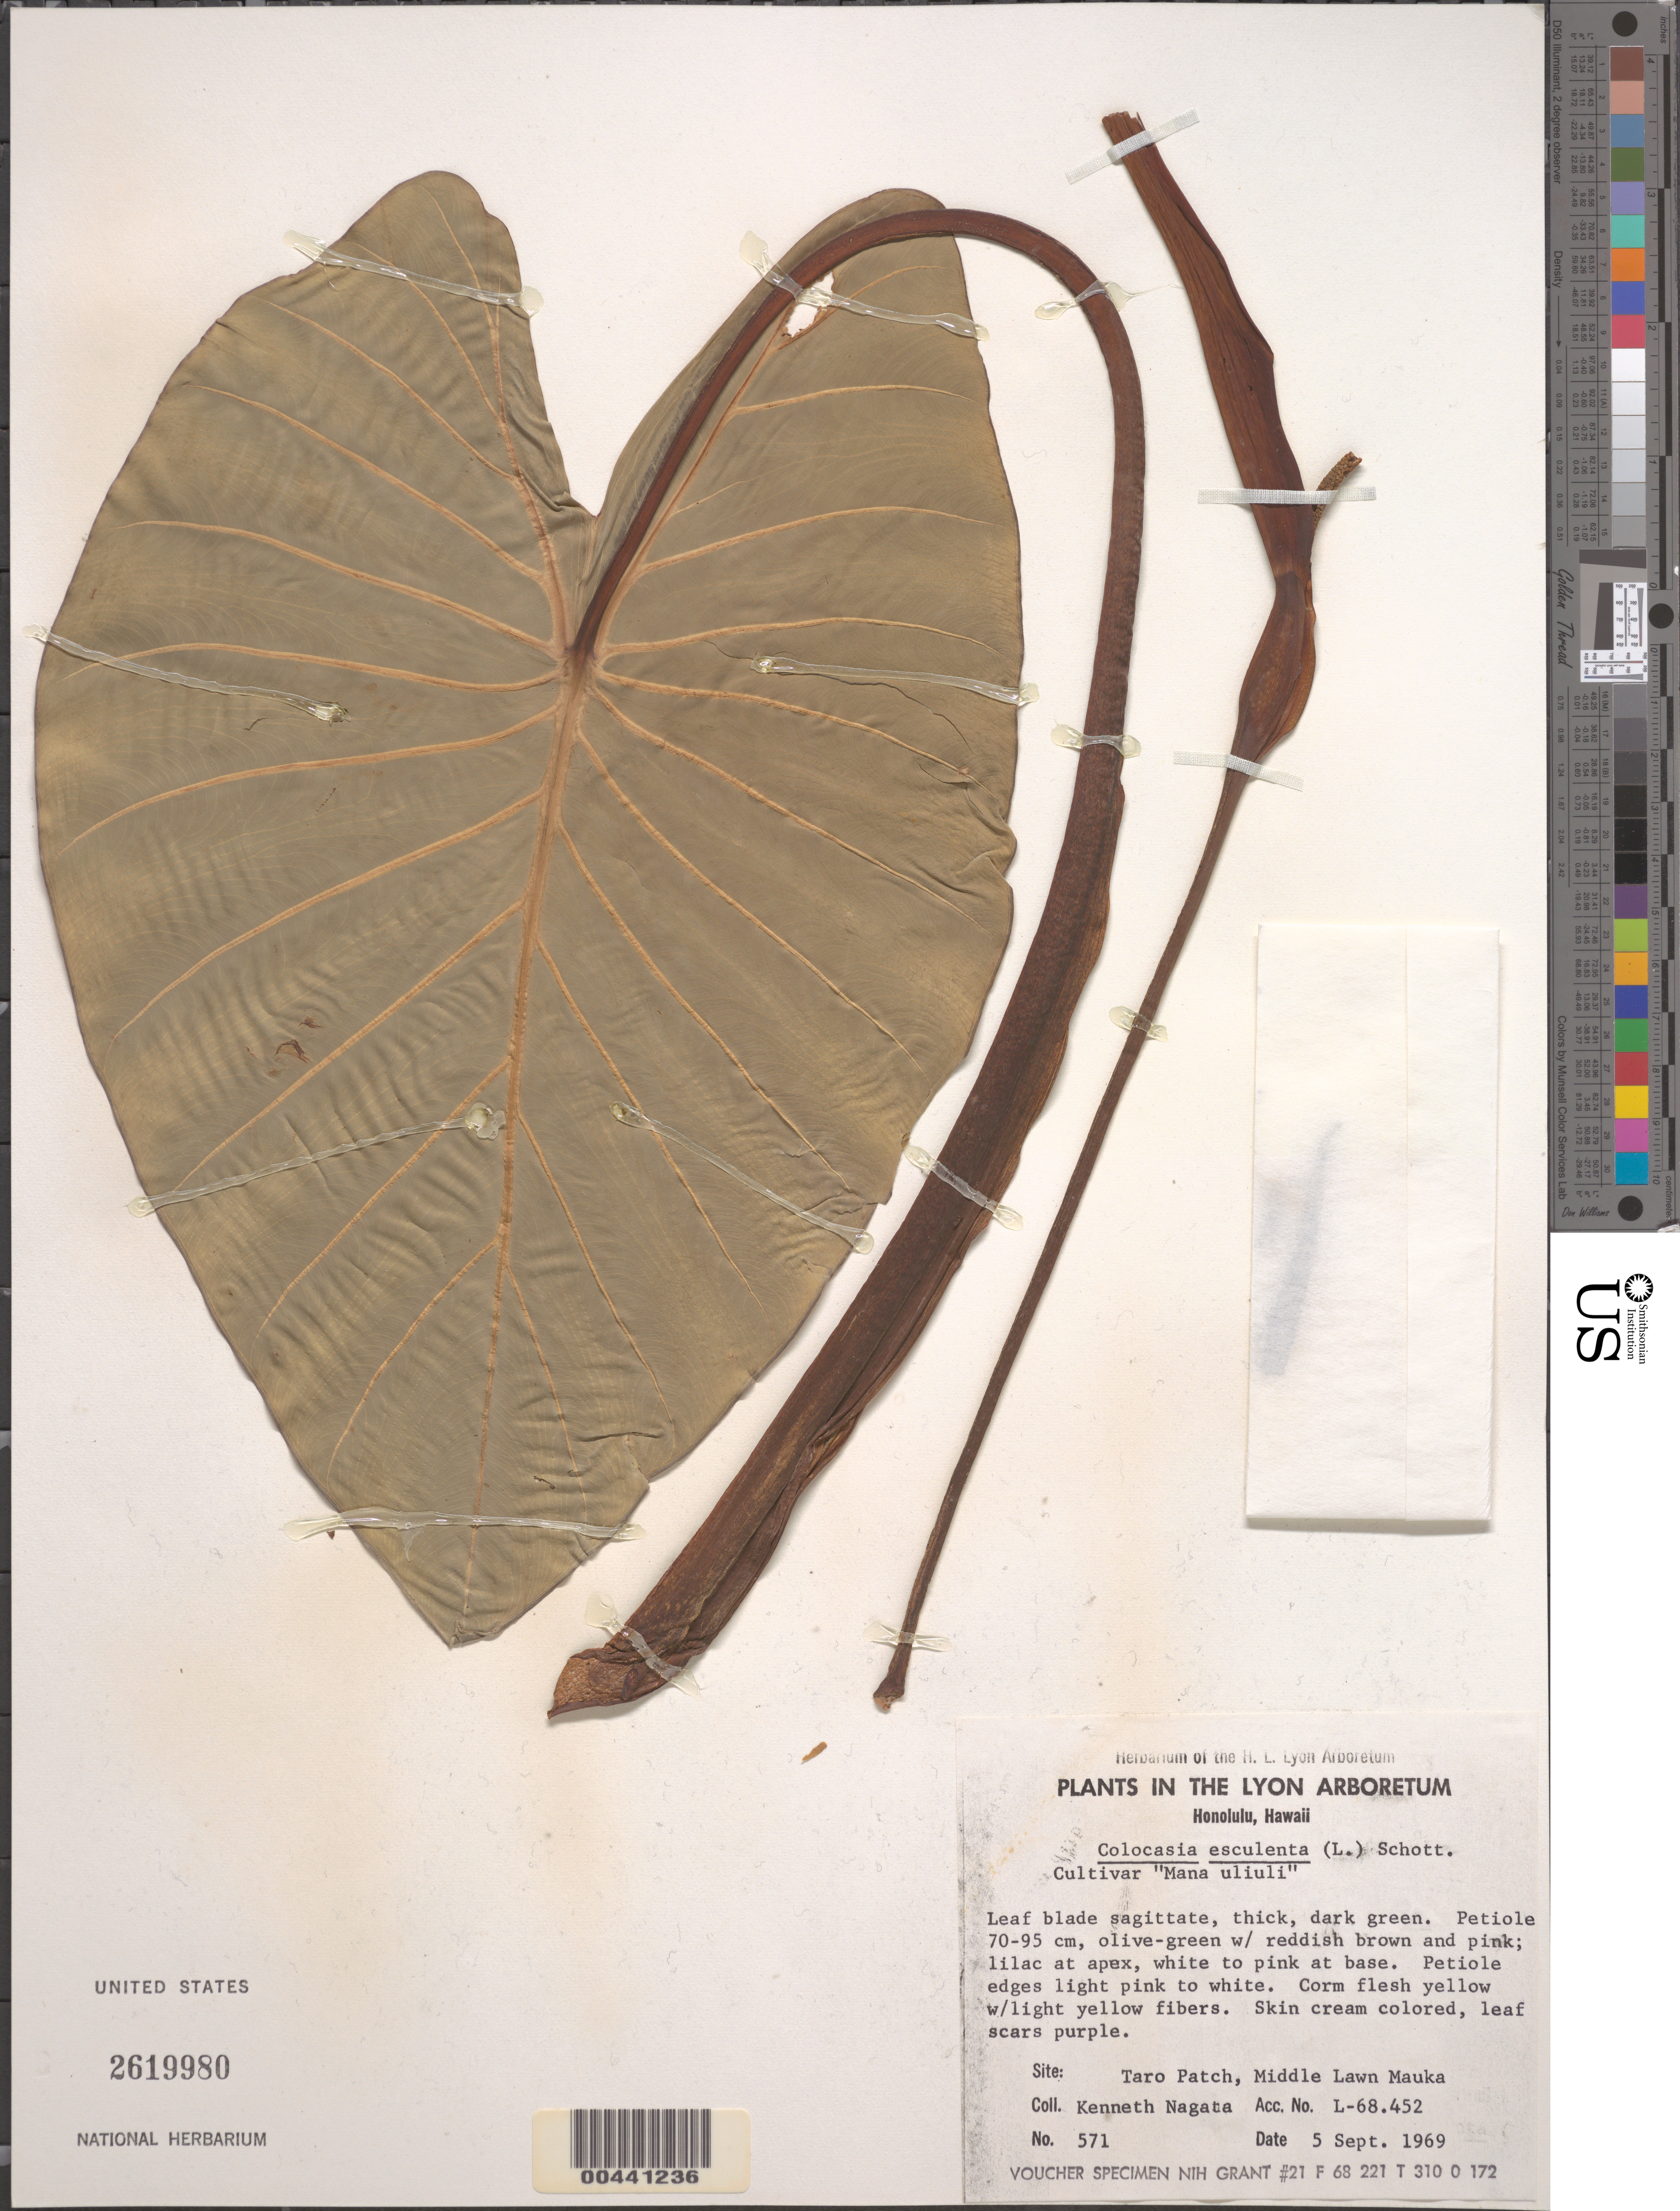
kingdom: Plantae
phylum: Tracheophyta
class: Liliopsida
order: Alismatales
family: Araceae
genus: Colocasia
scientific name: Colocasia esculenta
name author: (L.) Schott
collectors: K. Nagata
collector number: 571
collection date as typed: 5 Sep 1969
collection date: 1969-09-05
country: United States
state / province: Hawaii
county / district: Honolulu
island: Oahu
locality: Honolulu, Taro Patch, Middle Lawn Mauka, H.L. Lyon Arboretum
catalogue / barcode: US 2619980